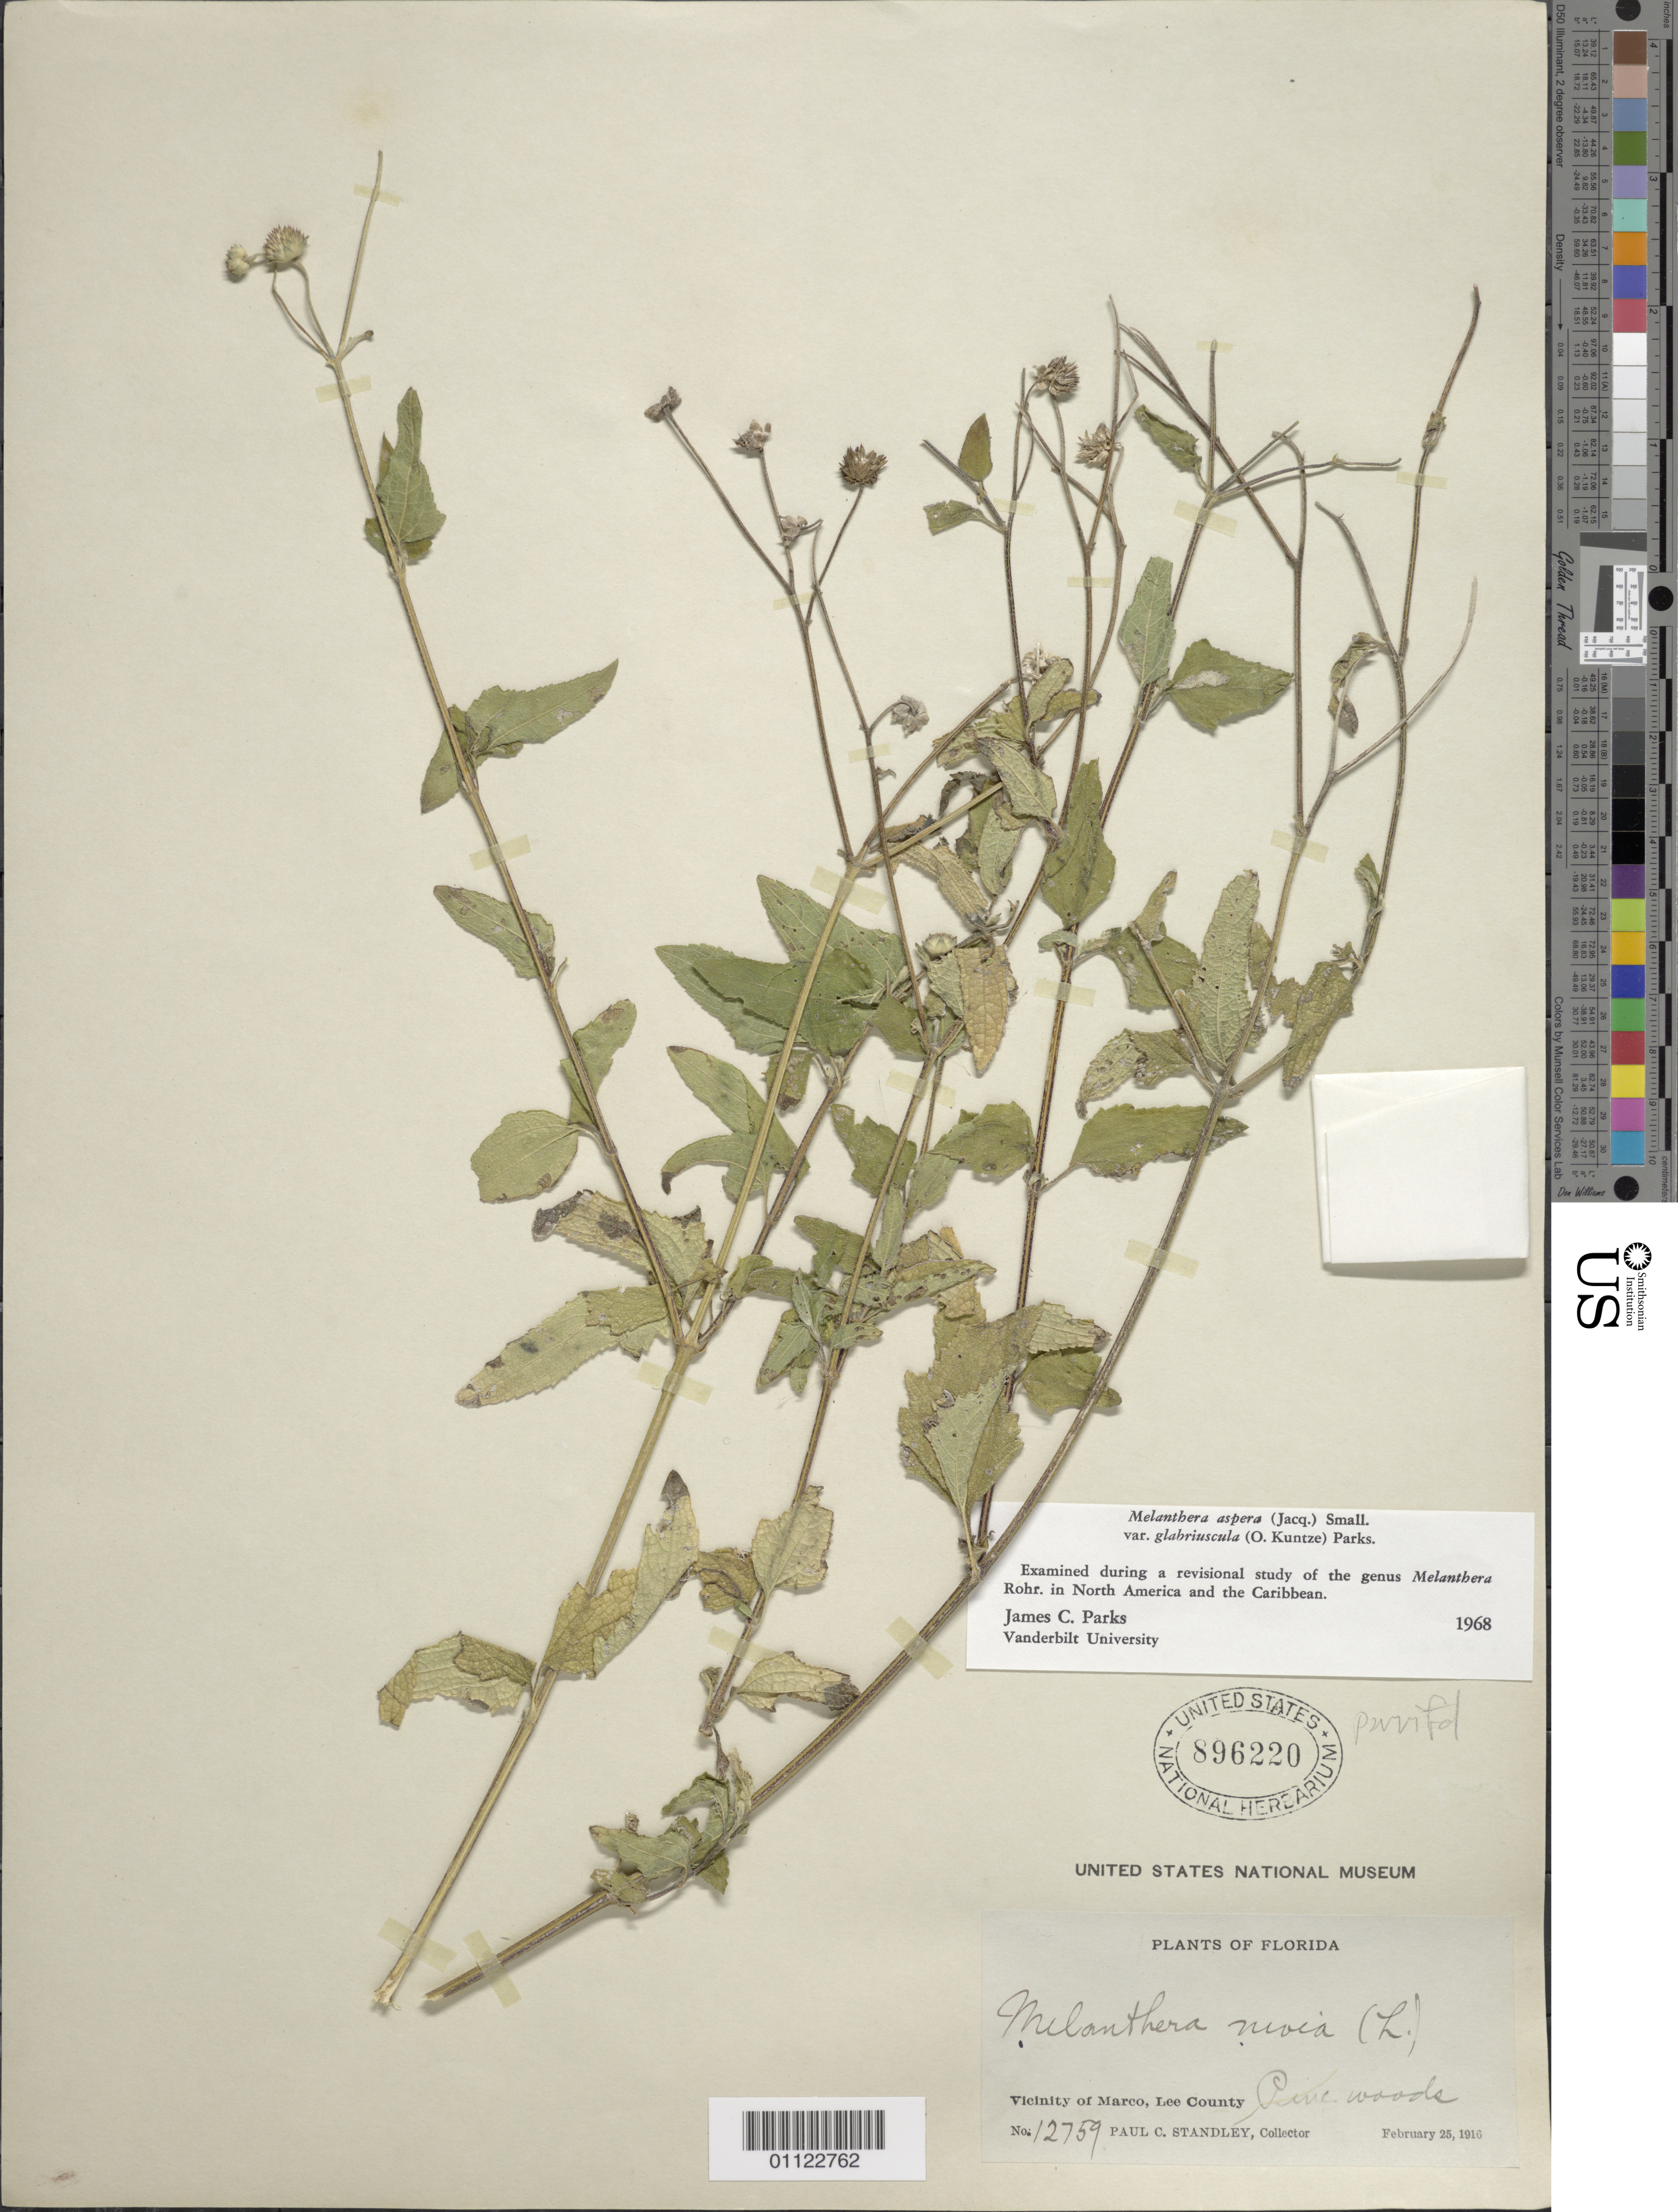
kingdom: Plantae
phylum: Tracheophyta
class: Magnoliopsida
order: Asterales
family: Asteraceae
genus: Melanthera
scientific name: Melanthera parvifolia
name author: Small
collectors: P. C. Standley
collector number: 12759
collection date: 1916-02-25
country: United States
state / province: Florida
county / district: Lee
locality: vic. of Marco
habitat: pine woods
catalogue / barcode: US 896220